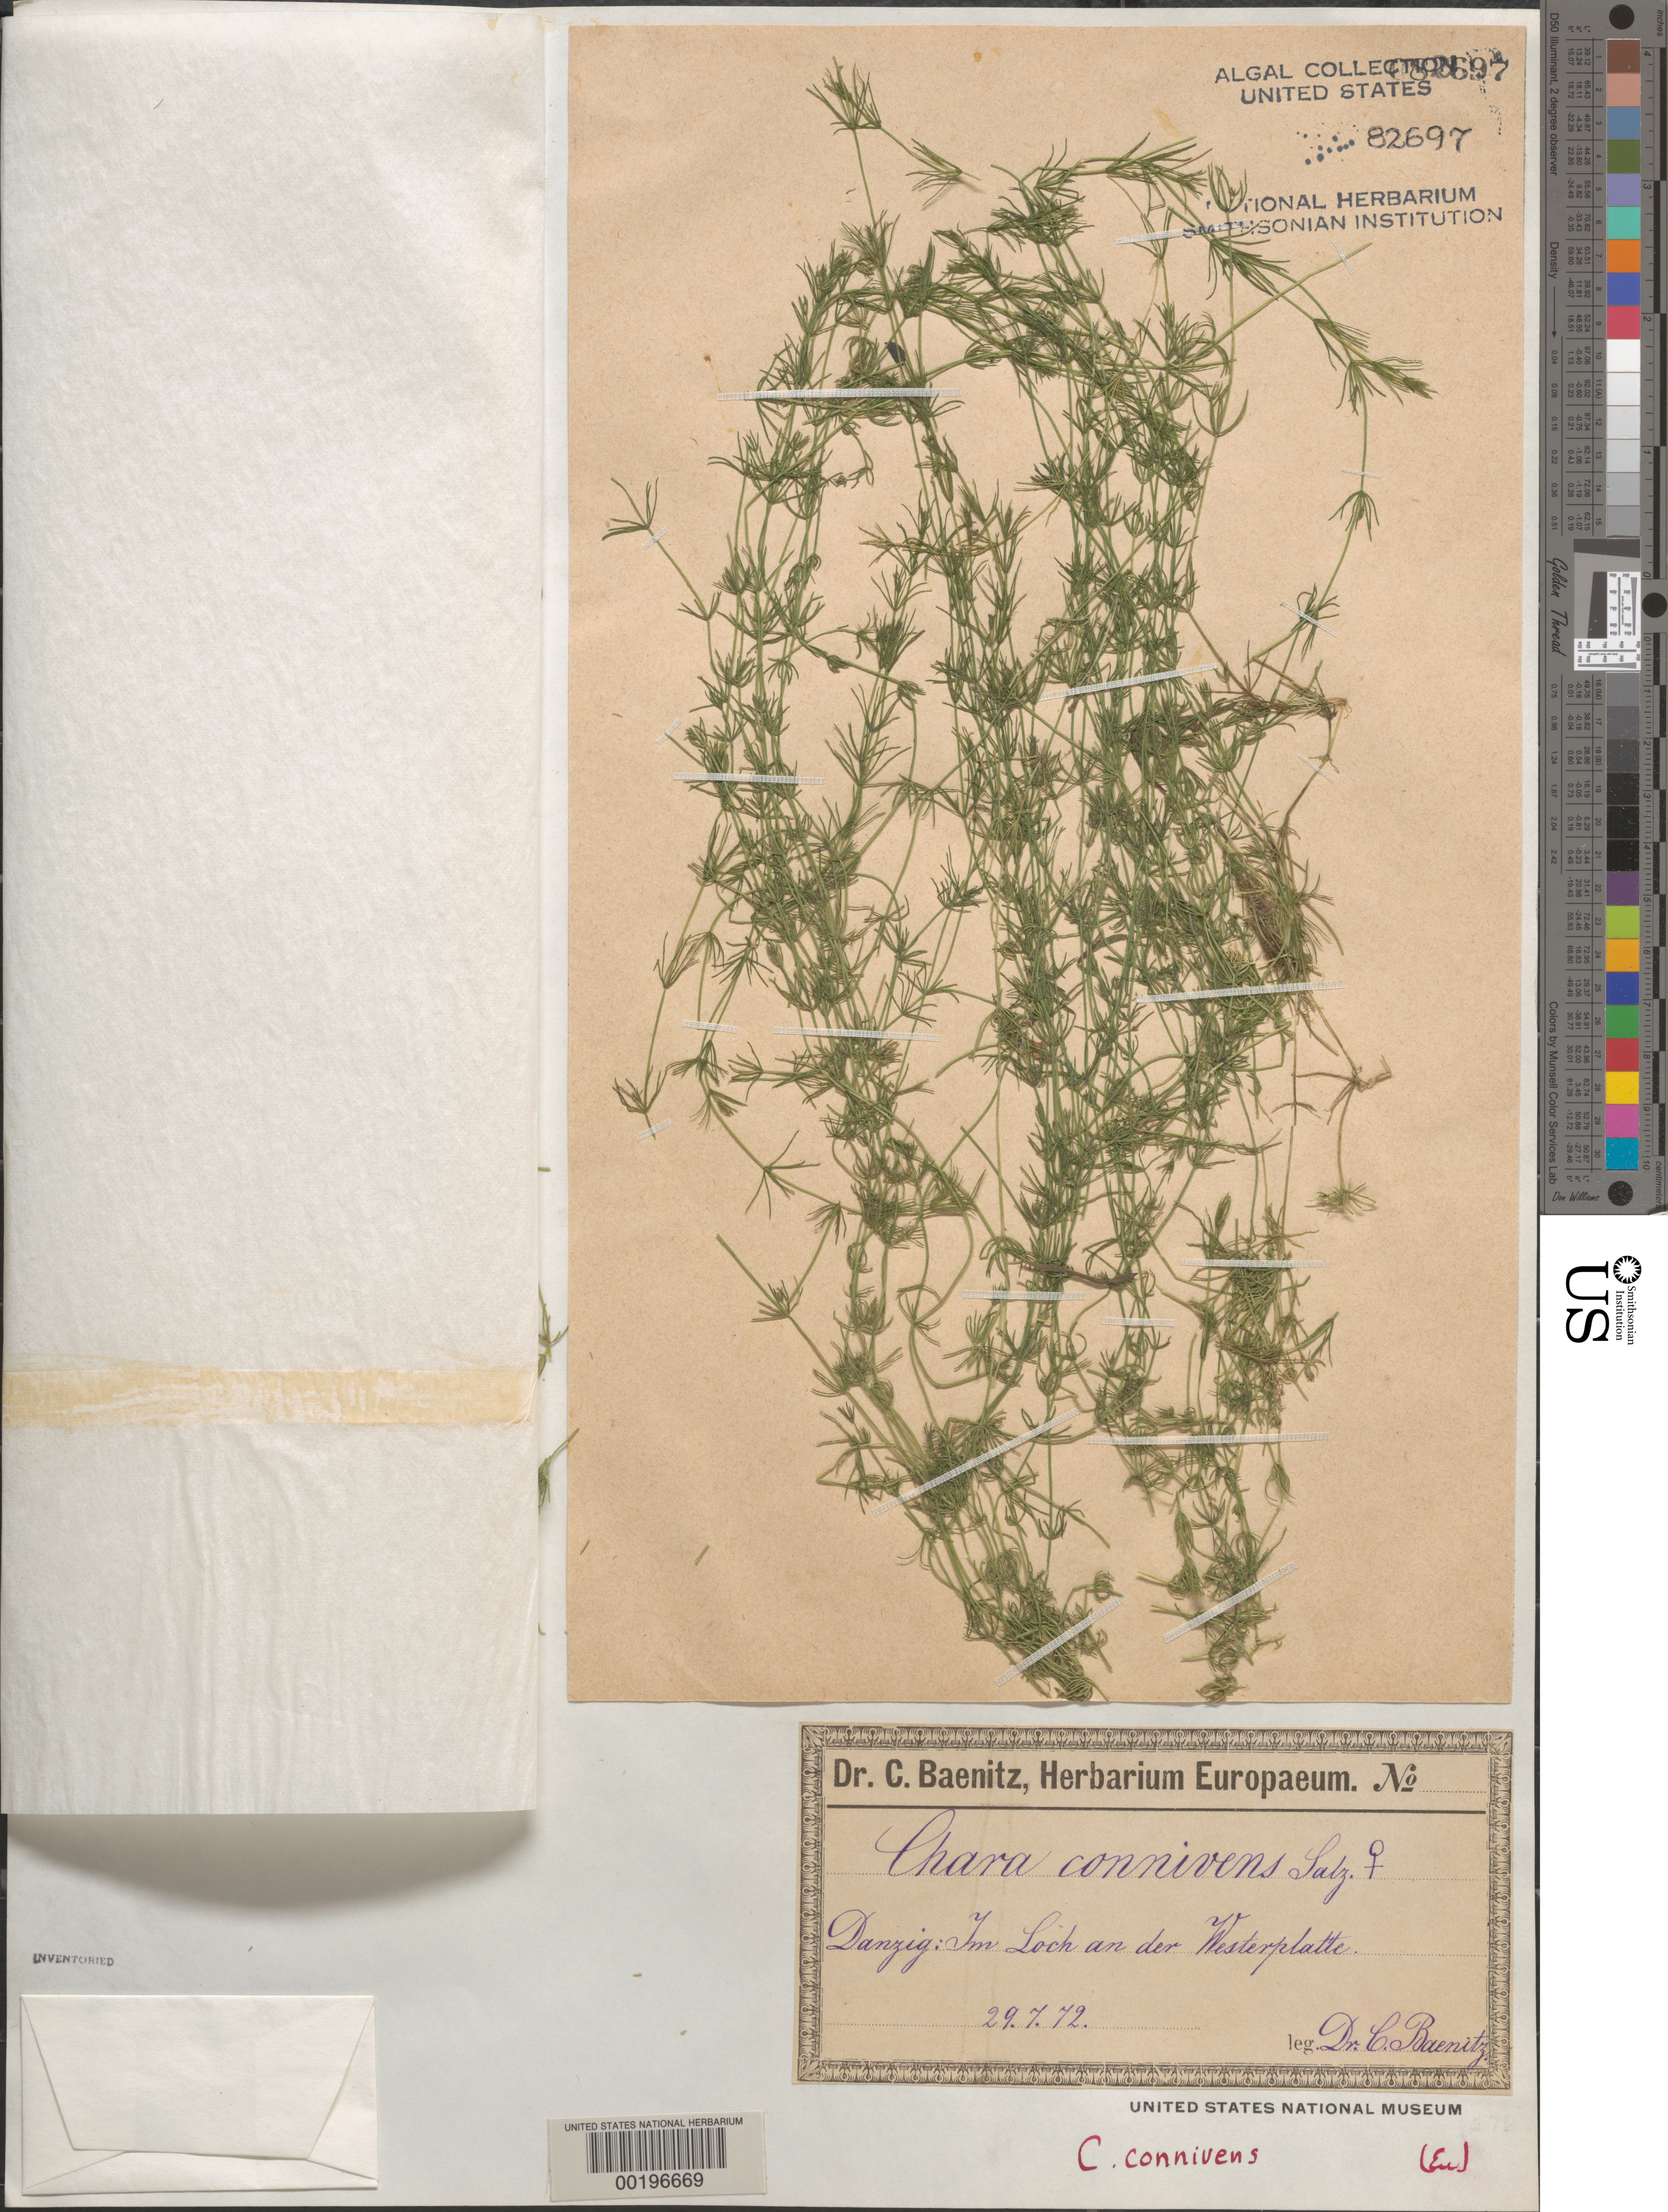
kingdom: Plantae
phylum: Charophyta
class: Charophyceae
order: Charales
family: Characeae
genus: Chara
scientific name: Chara connivens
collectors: C. G. Baenitz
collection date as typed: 29 Jul 1872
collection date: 1872-07-29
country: Poland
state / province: Pomorskie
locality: Westerplatte lock, gdansk (danzig)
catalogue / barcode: US 82697